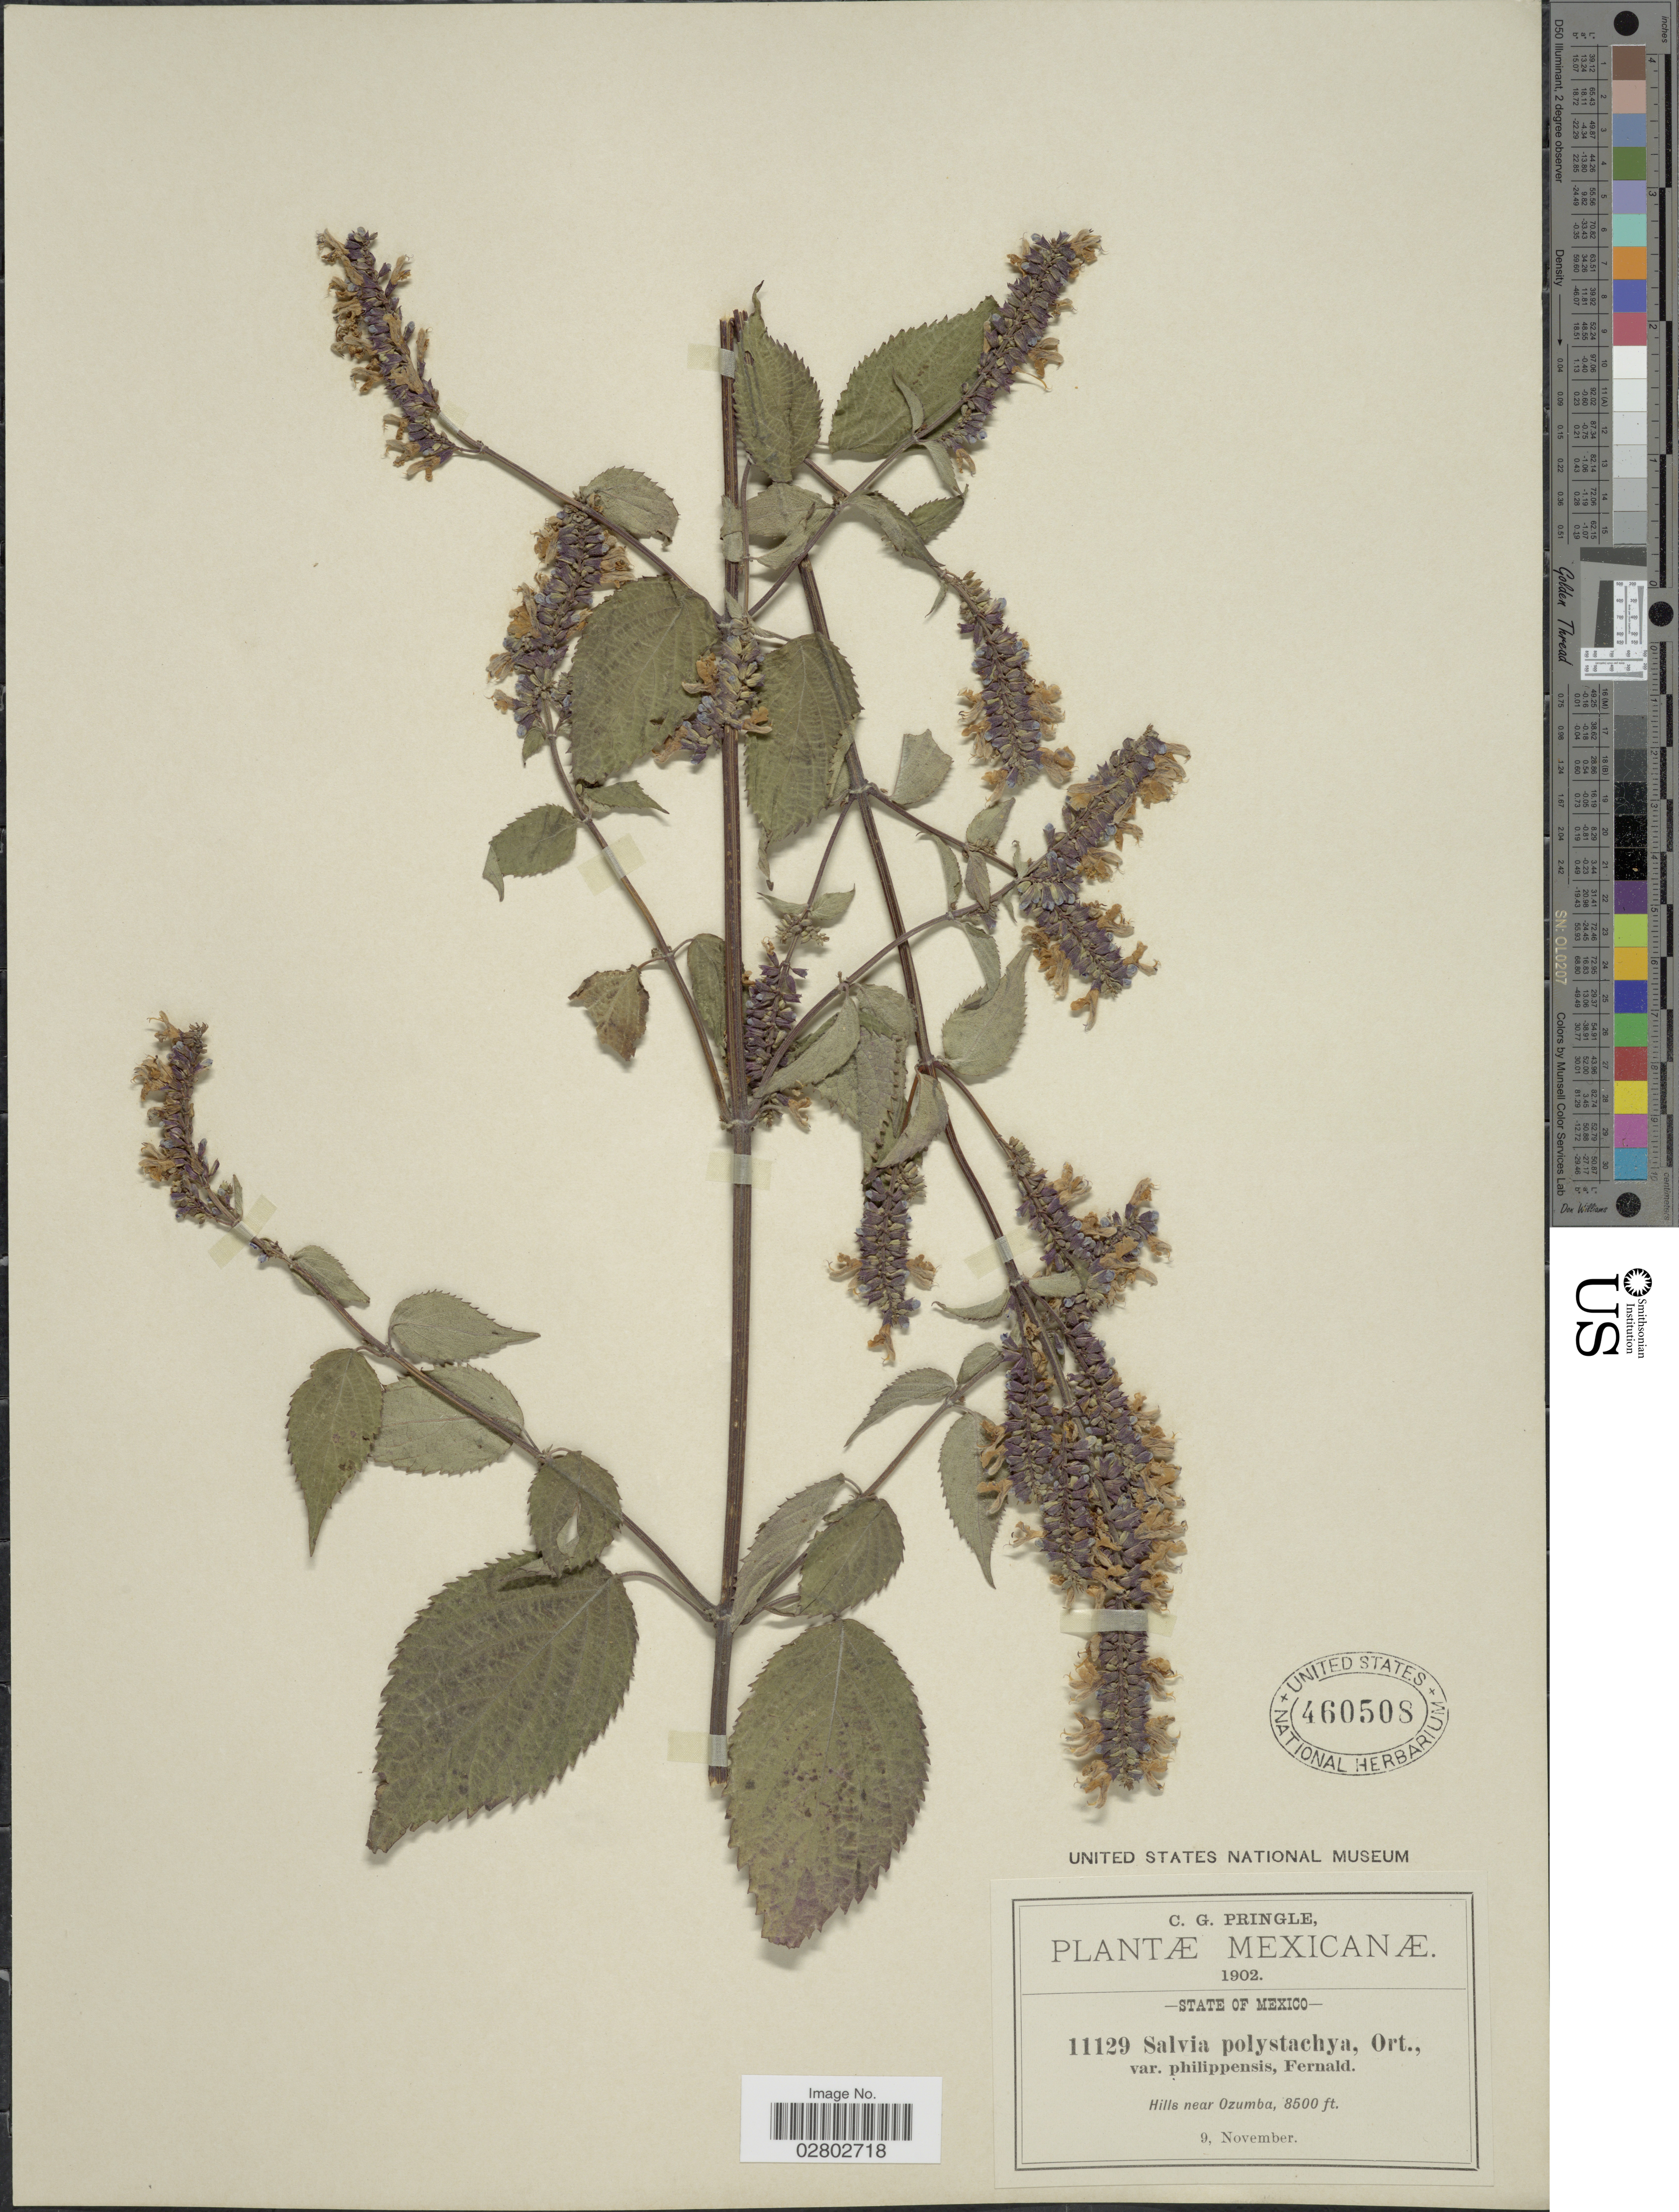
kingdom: Plantae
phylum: Tracheophyta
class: Magnoliopsida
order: Lamiales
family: Lamiaceae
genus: Salvia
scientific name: Salvia polystachya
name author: Cav.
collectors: C. G. Pringle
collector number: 11129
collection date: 1902-11-09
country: Mexico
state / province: México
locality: Hills near Ozumba.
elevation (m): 2591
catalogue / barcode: US 460508